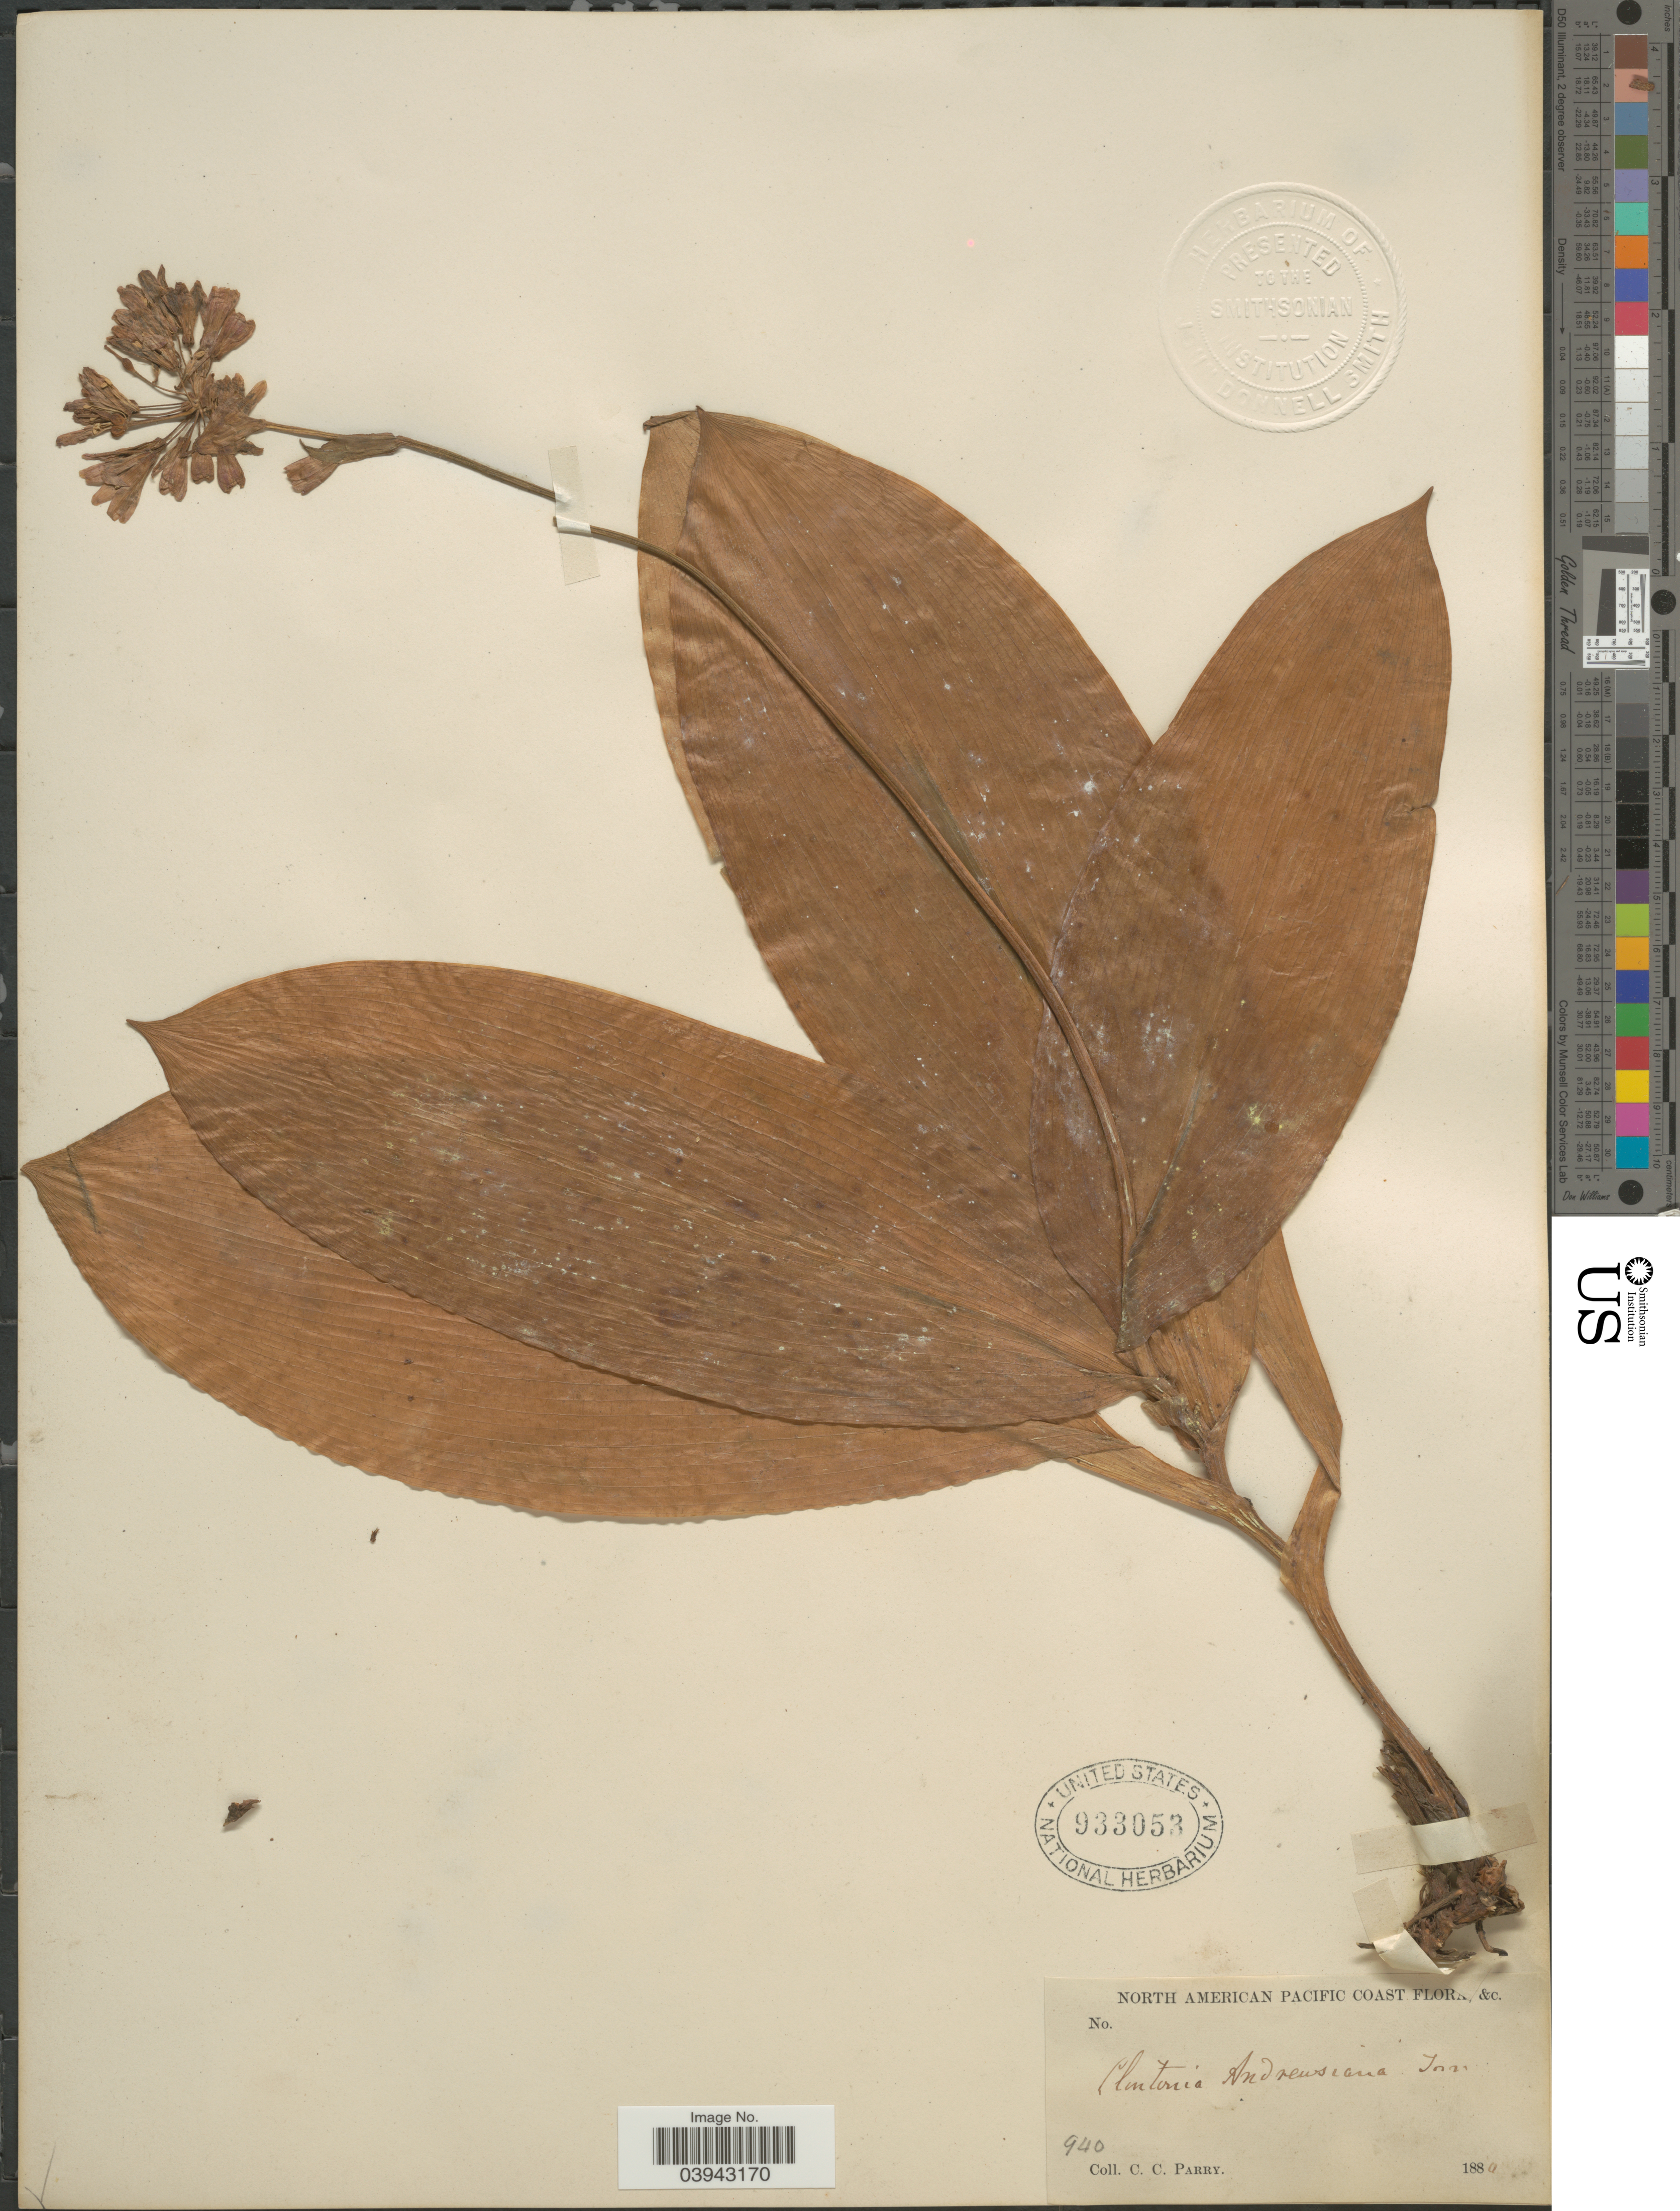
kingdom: Plantae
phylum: Tracheophyta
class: Liliopsida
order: Liliales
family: Liliaceae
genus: Clintonia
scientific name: Clintonia andrewsiana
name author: Torr.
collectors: C. C. Parry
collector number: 940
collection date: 1880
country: United States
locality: North American Pacific Coast.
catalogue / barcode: US 933053